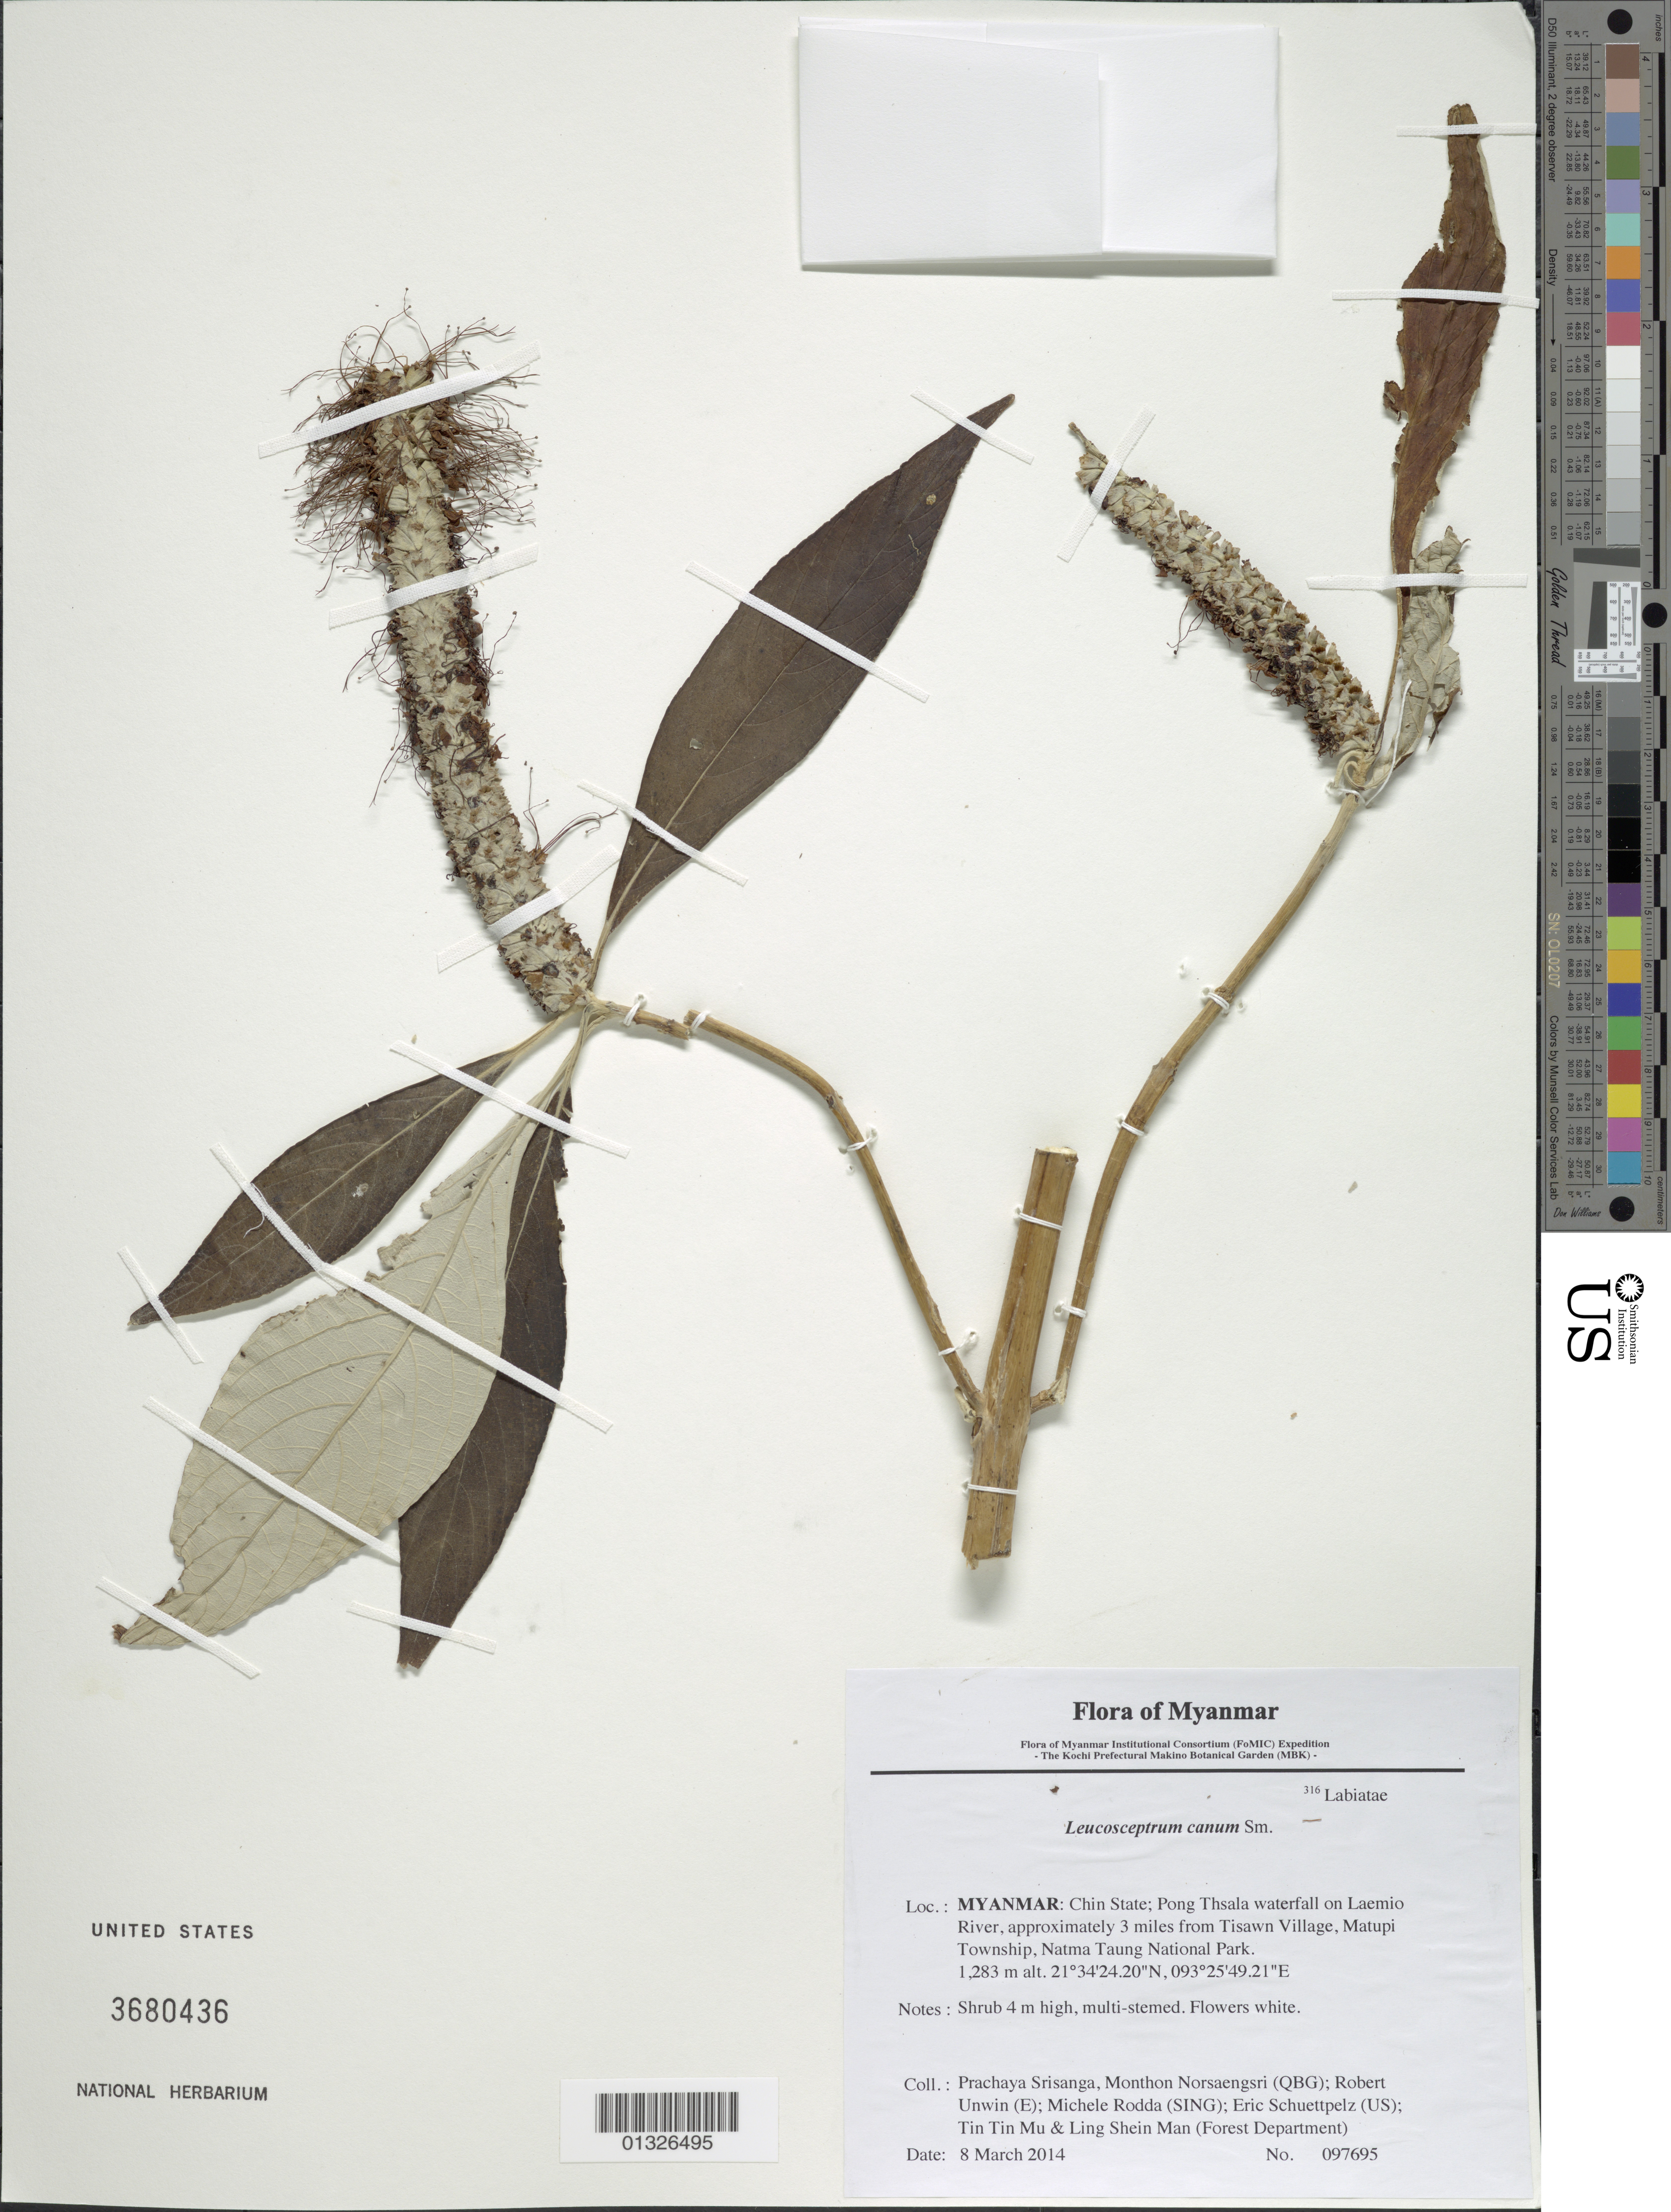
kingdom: Plantae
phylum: Tracheophyta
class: Magnoliopsida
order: Lamiales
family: Lamiaceae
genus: Leucosceptrum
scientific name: Leucosceptrum canum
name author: Sm.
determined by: Suddee, S.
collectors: P. Srisanga, M. Norsaengsri, R. Unwin, M. Rodda, E. Schuettpelz, Tin Tin Mu & Ling Shein Man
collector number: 97695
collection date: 2014-03-08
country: Myanmar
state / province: Chin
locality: Pong Thsala waterfall on Laemio River, approximately 3 miles from Tisawn Village, Matupi Township, Natma Taung National Park.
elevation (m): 1283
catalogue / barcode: US 3680436